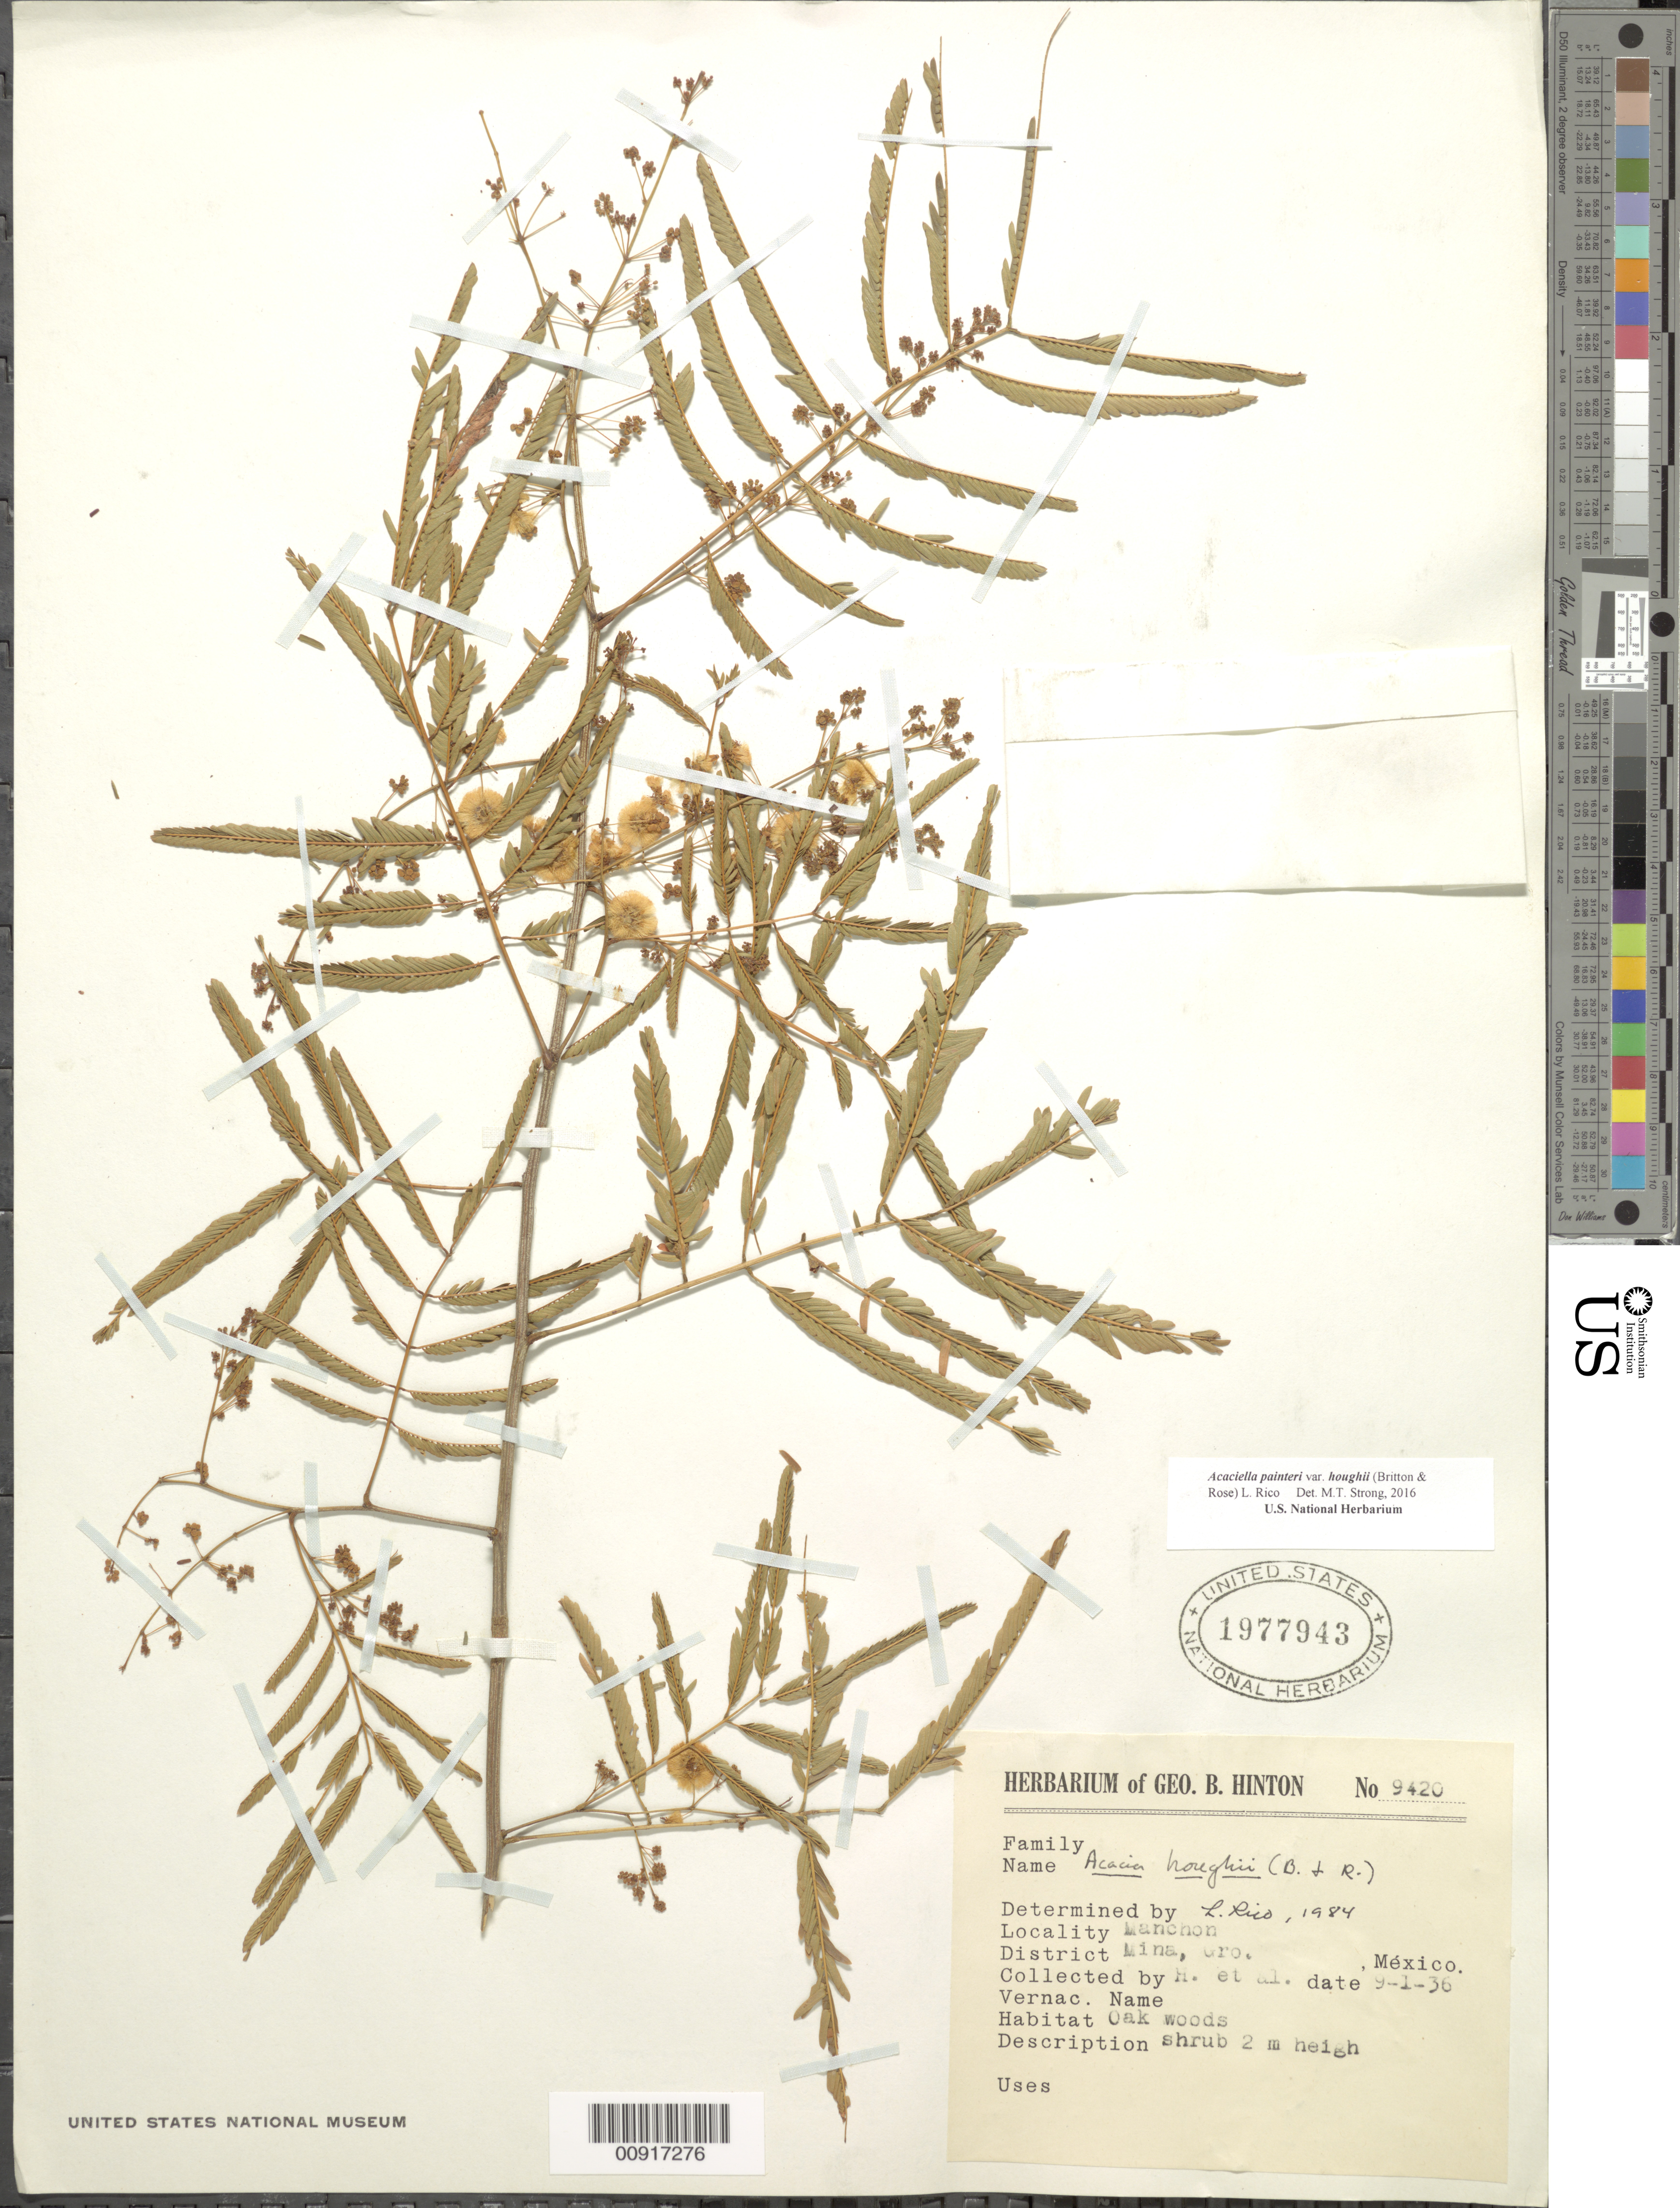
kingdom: Plantae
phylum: Tracheophyta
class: Magnoliopsida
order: Fabales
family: Fabaceae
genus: Acaciella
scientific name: Acaciella painteri var. houghii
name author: (Britton & Rose) L. Rico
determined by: Rico, L.; Bachman, --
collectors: G. B. Hinton & et al.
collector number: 9420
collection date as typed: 01 Sep 1936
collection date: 1936-09-01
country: Mexico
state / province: Guerrero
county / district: Mina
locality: Manchon, District Mina, Guerrero.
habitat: Oak woods.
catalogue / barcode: US 1977943